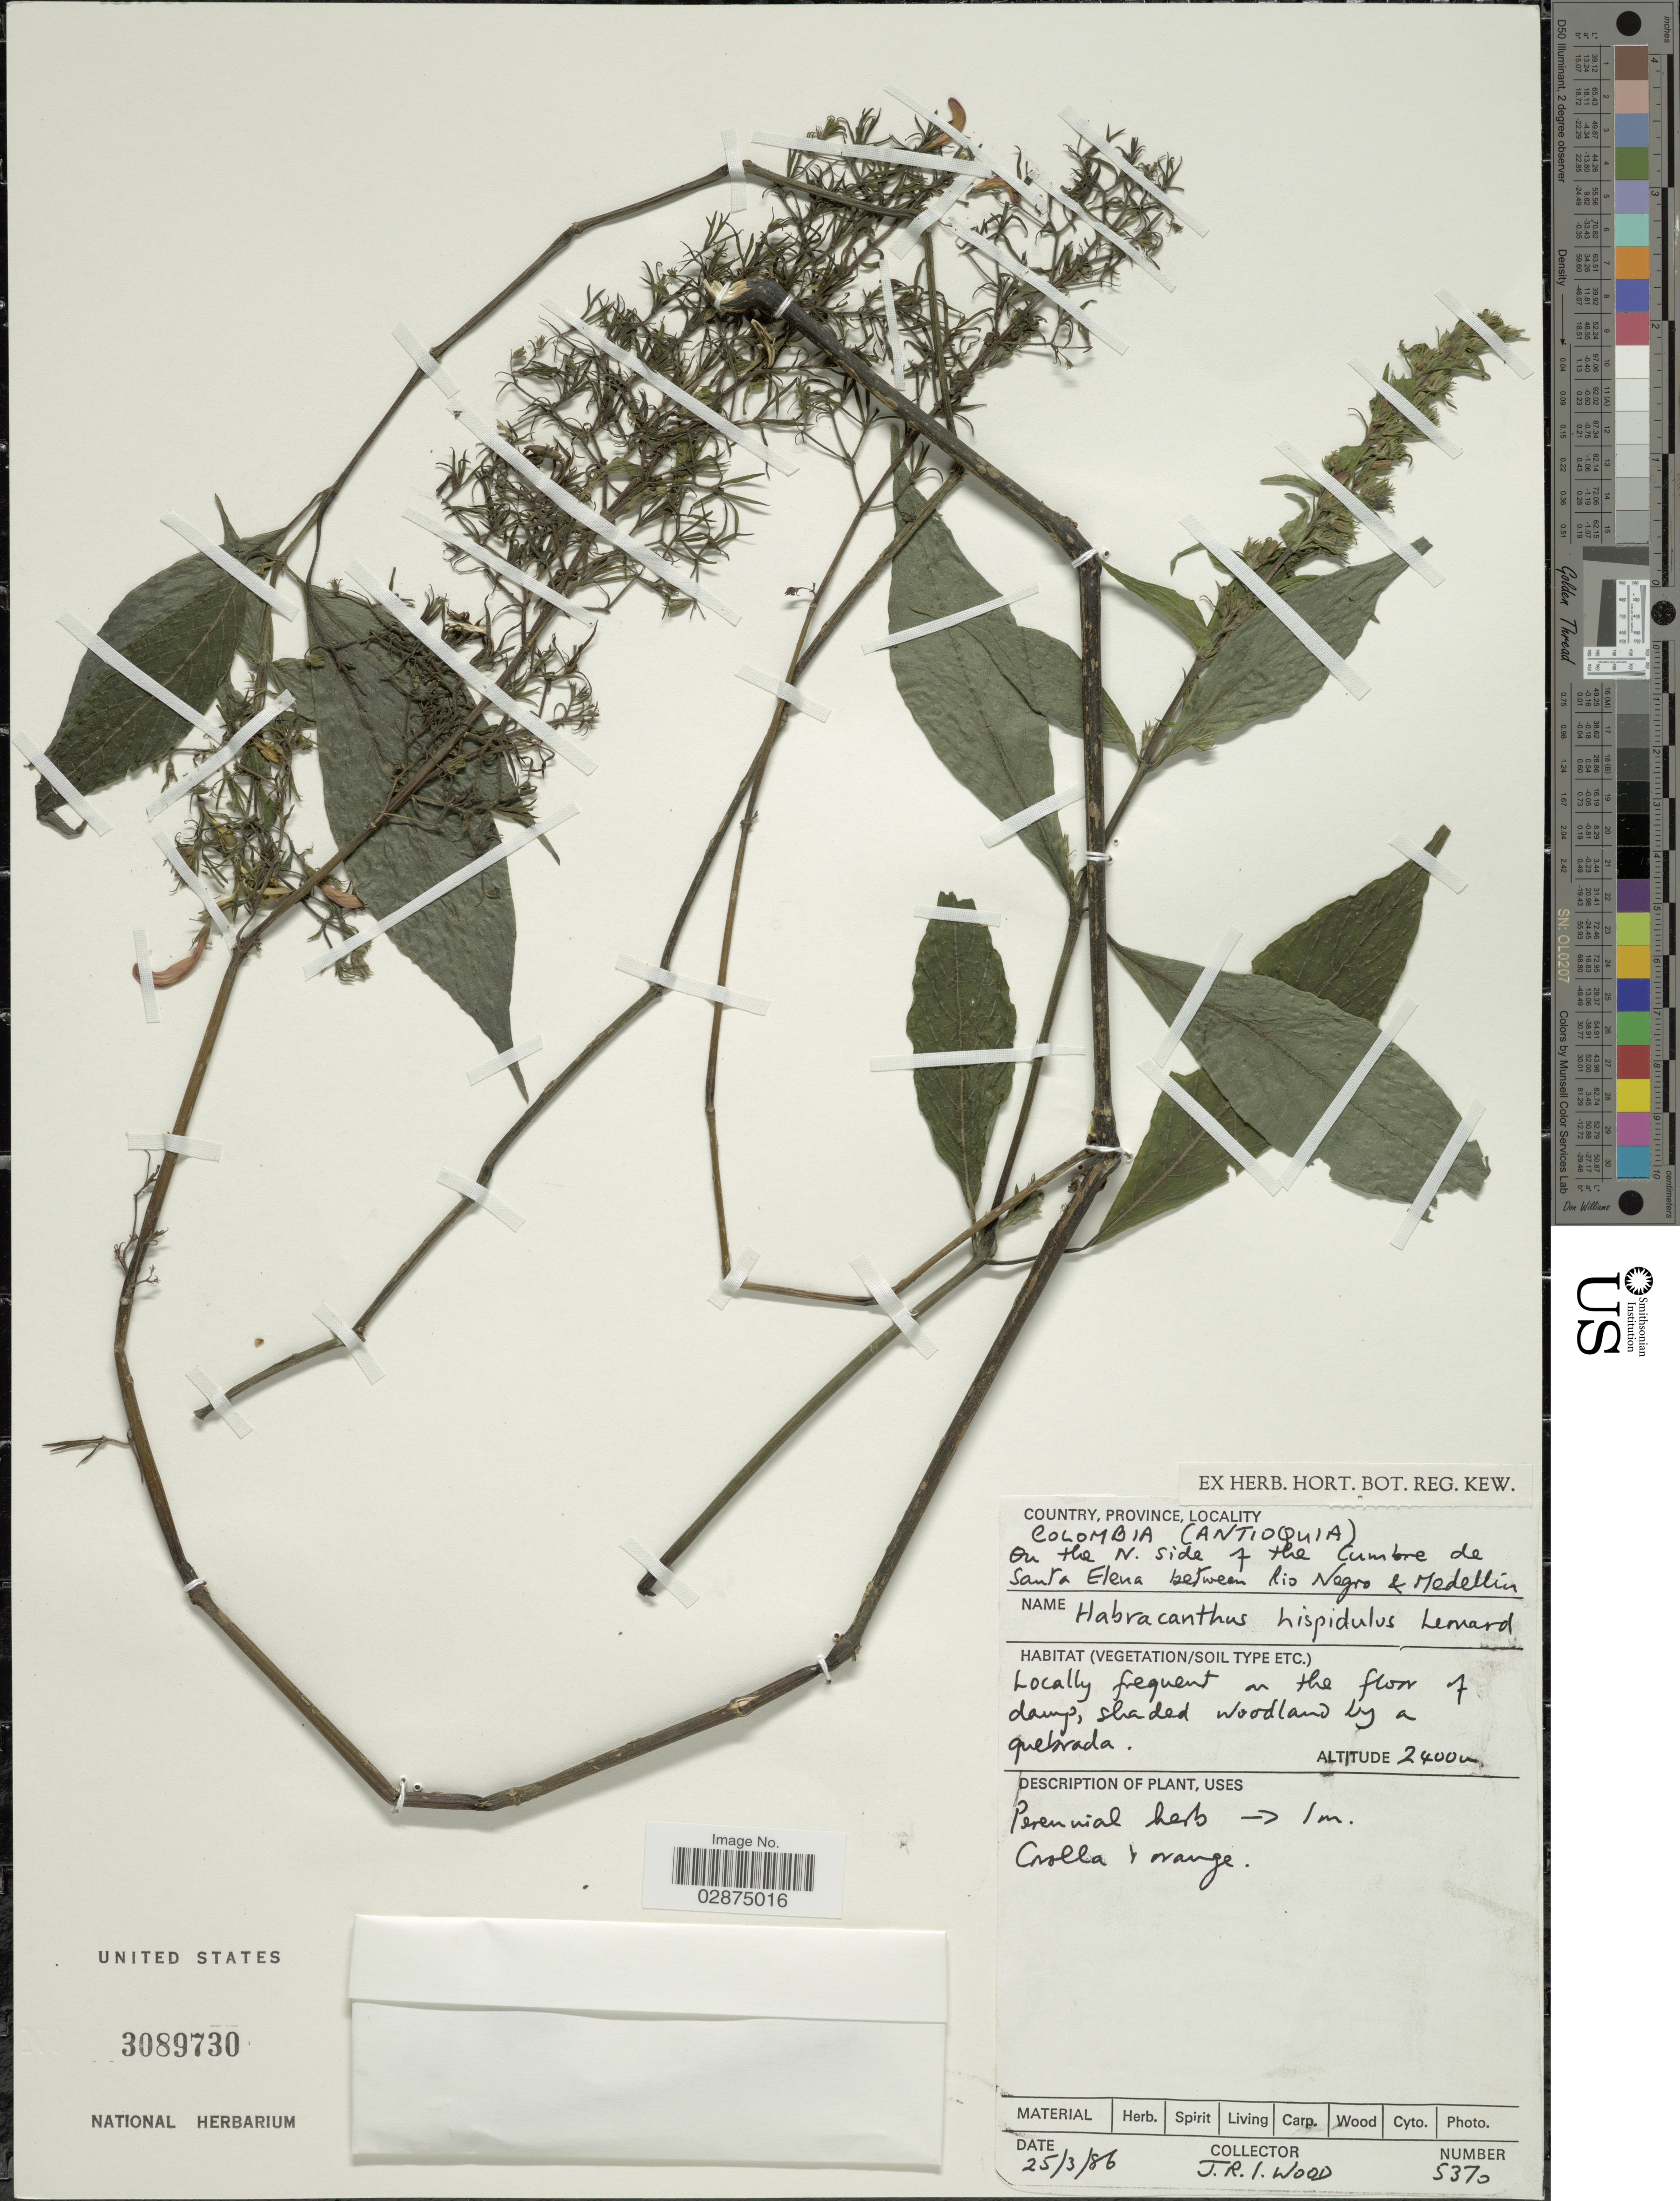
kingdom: Plantae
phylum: Tracheophyta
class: Magnoliopsida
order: Lamiales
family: Acanthaceae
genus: Habracanthus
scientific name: Habracanthus hispidulus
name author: Leonard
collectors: J. R. I. Wood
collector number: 5370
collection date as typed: Transcribed d/m/y: 25/3/86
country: Colombia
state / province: Antioquia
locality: On the N. side of the Cumbre de Santa Elena between Rio Negro & Medellin.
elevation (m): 2400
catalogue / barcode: US 3089730